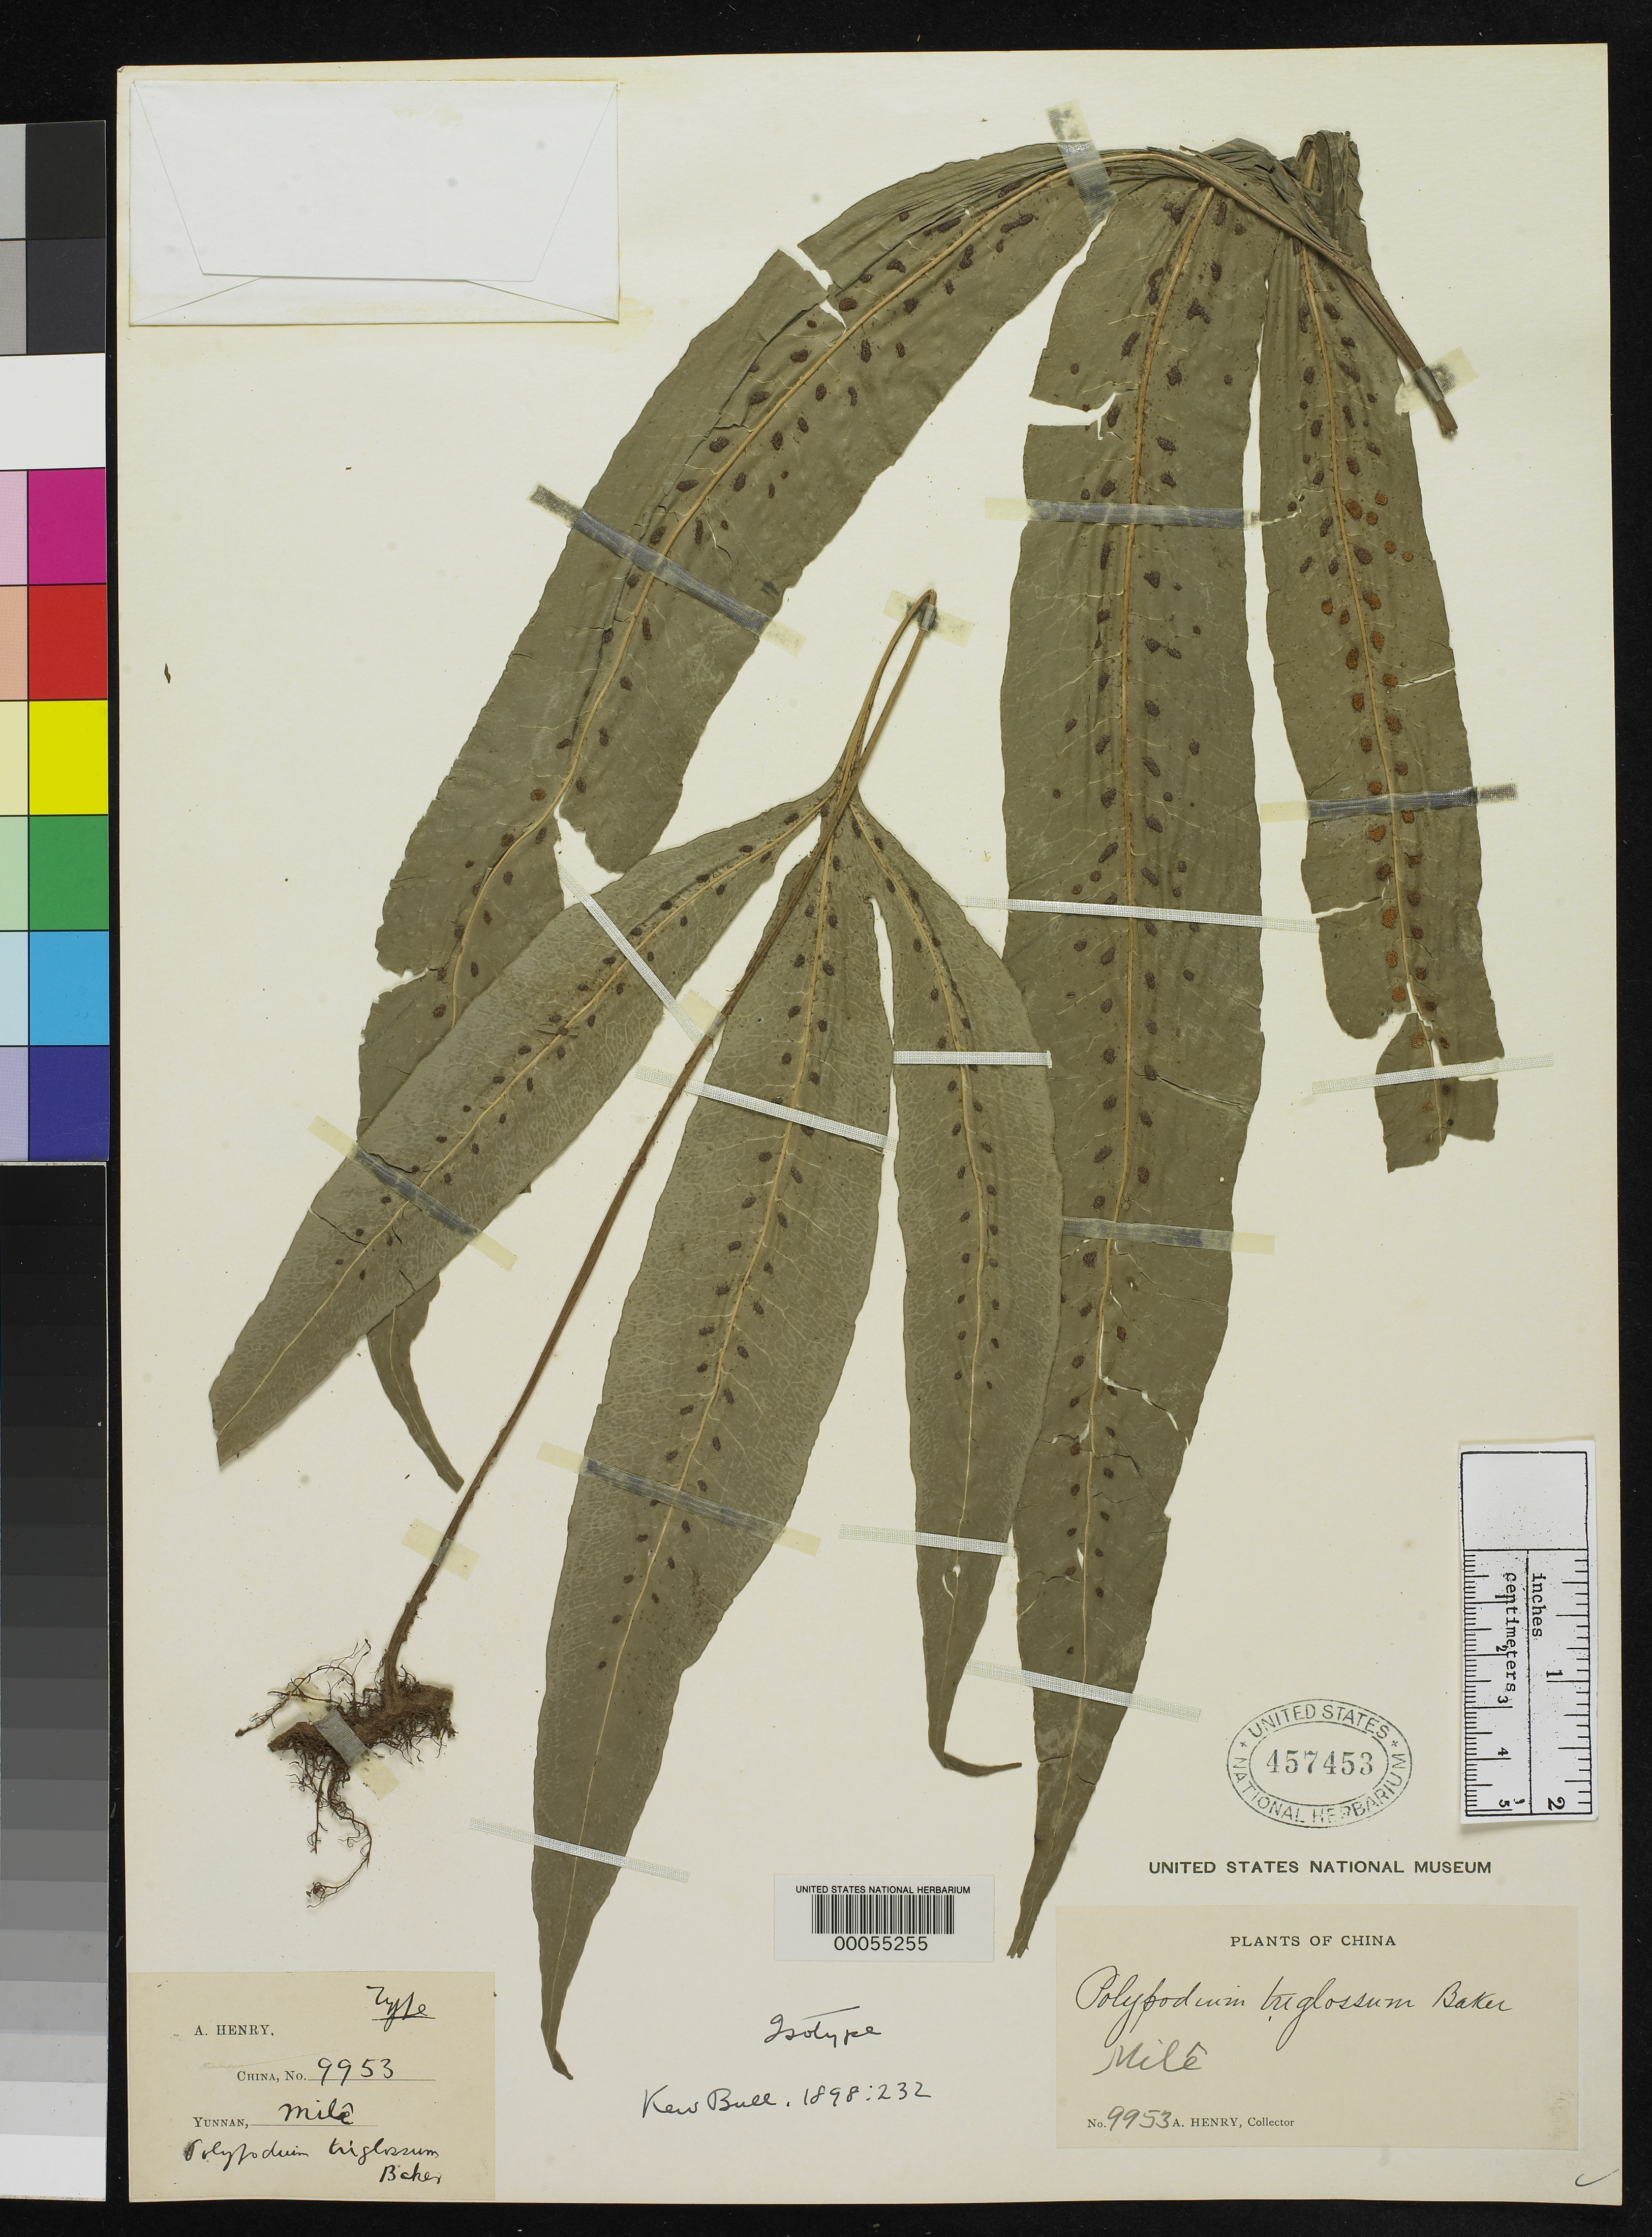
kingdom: Plantae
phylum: Tracheophyta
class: Polypodiopsida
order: Polypodiales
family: Polypodiaceae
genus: Polypodium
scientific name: Polypodium triglossum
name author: Baker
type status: Type Collection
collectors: A. Henry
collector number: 9953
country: China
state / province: Yunnan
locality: Mile.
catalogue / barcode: US 457453